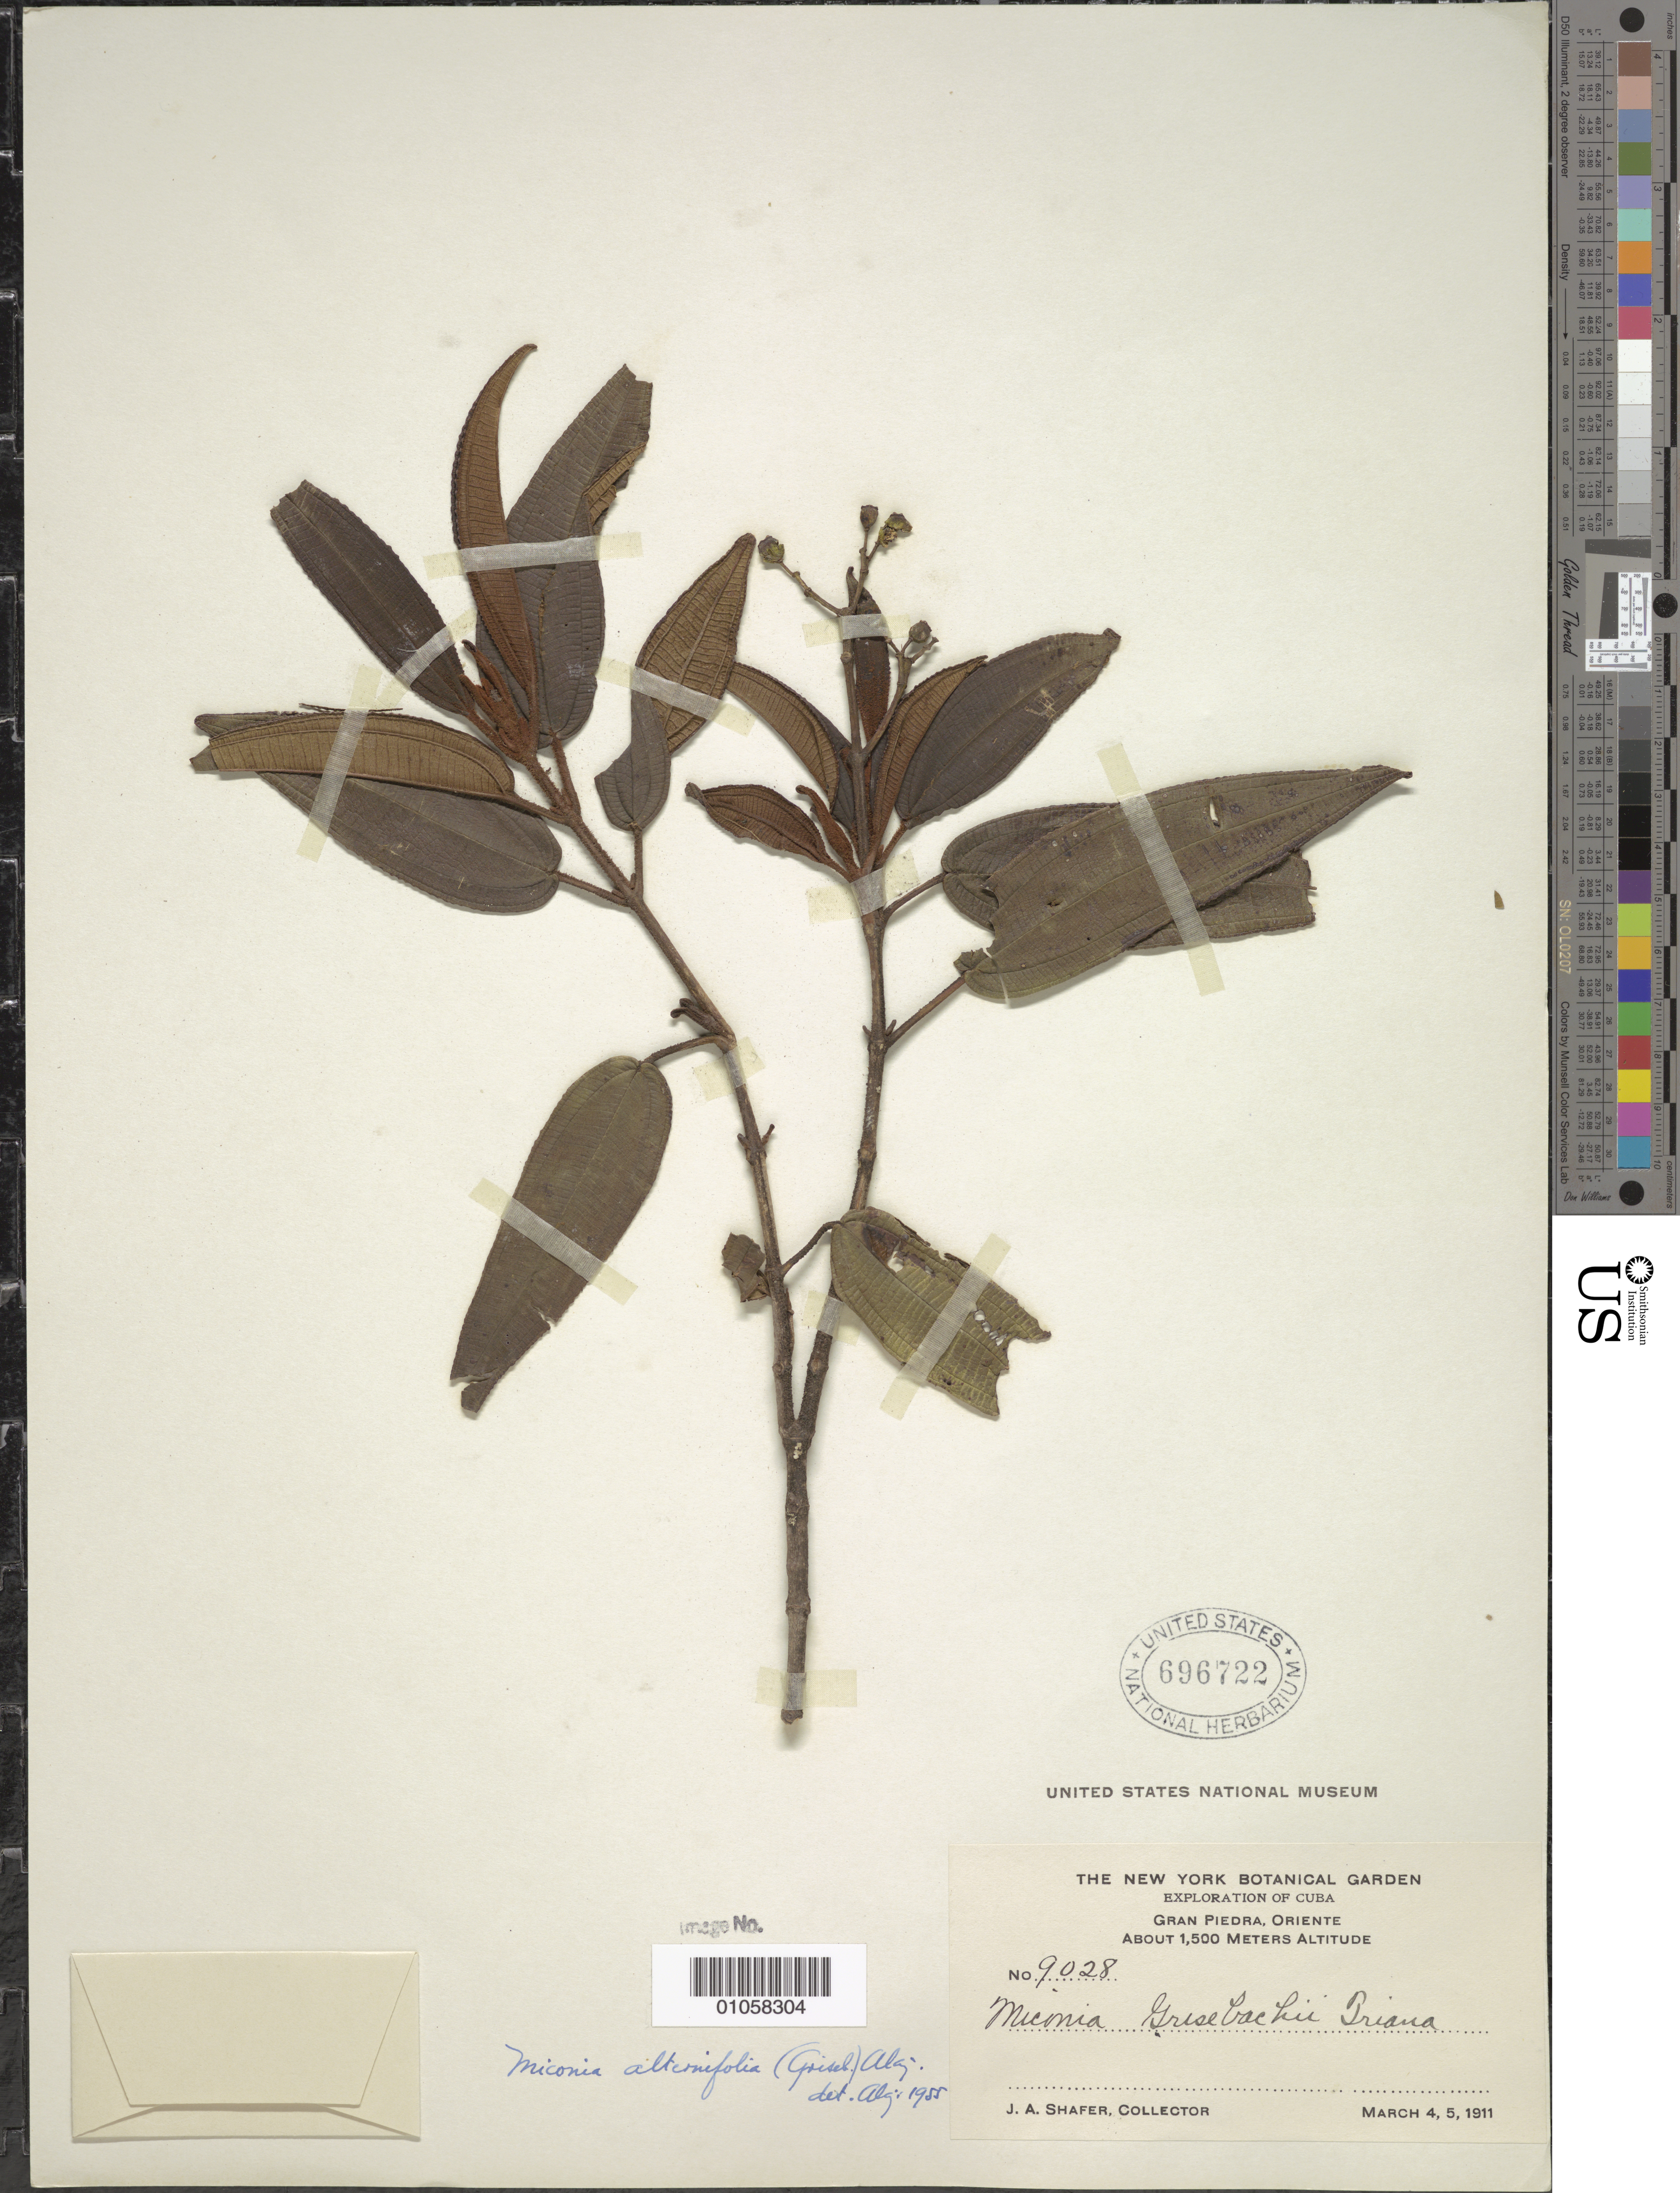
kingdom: Plantae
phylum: Tracheophyta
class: Magnoliopsida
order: Myrtales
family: Melastomataceae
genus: Miconia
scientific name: Miconia alternifolia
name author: (Griseb.) Alain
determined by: Liogier, Alain H.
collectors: J. A. Shafer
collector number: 9028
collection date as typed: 04 Mar 1911 and 05 Mar 1911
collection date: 1911-03-04,1911-03-05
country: Cuba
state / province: Oriente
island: Cuba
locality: Gran Piedra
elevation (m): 1500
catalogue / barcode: US 696722